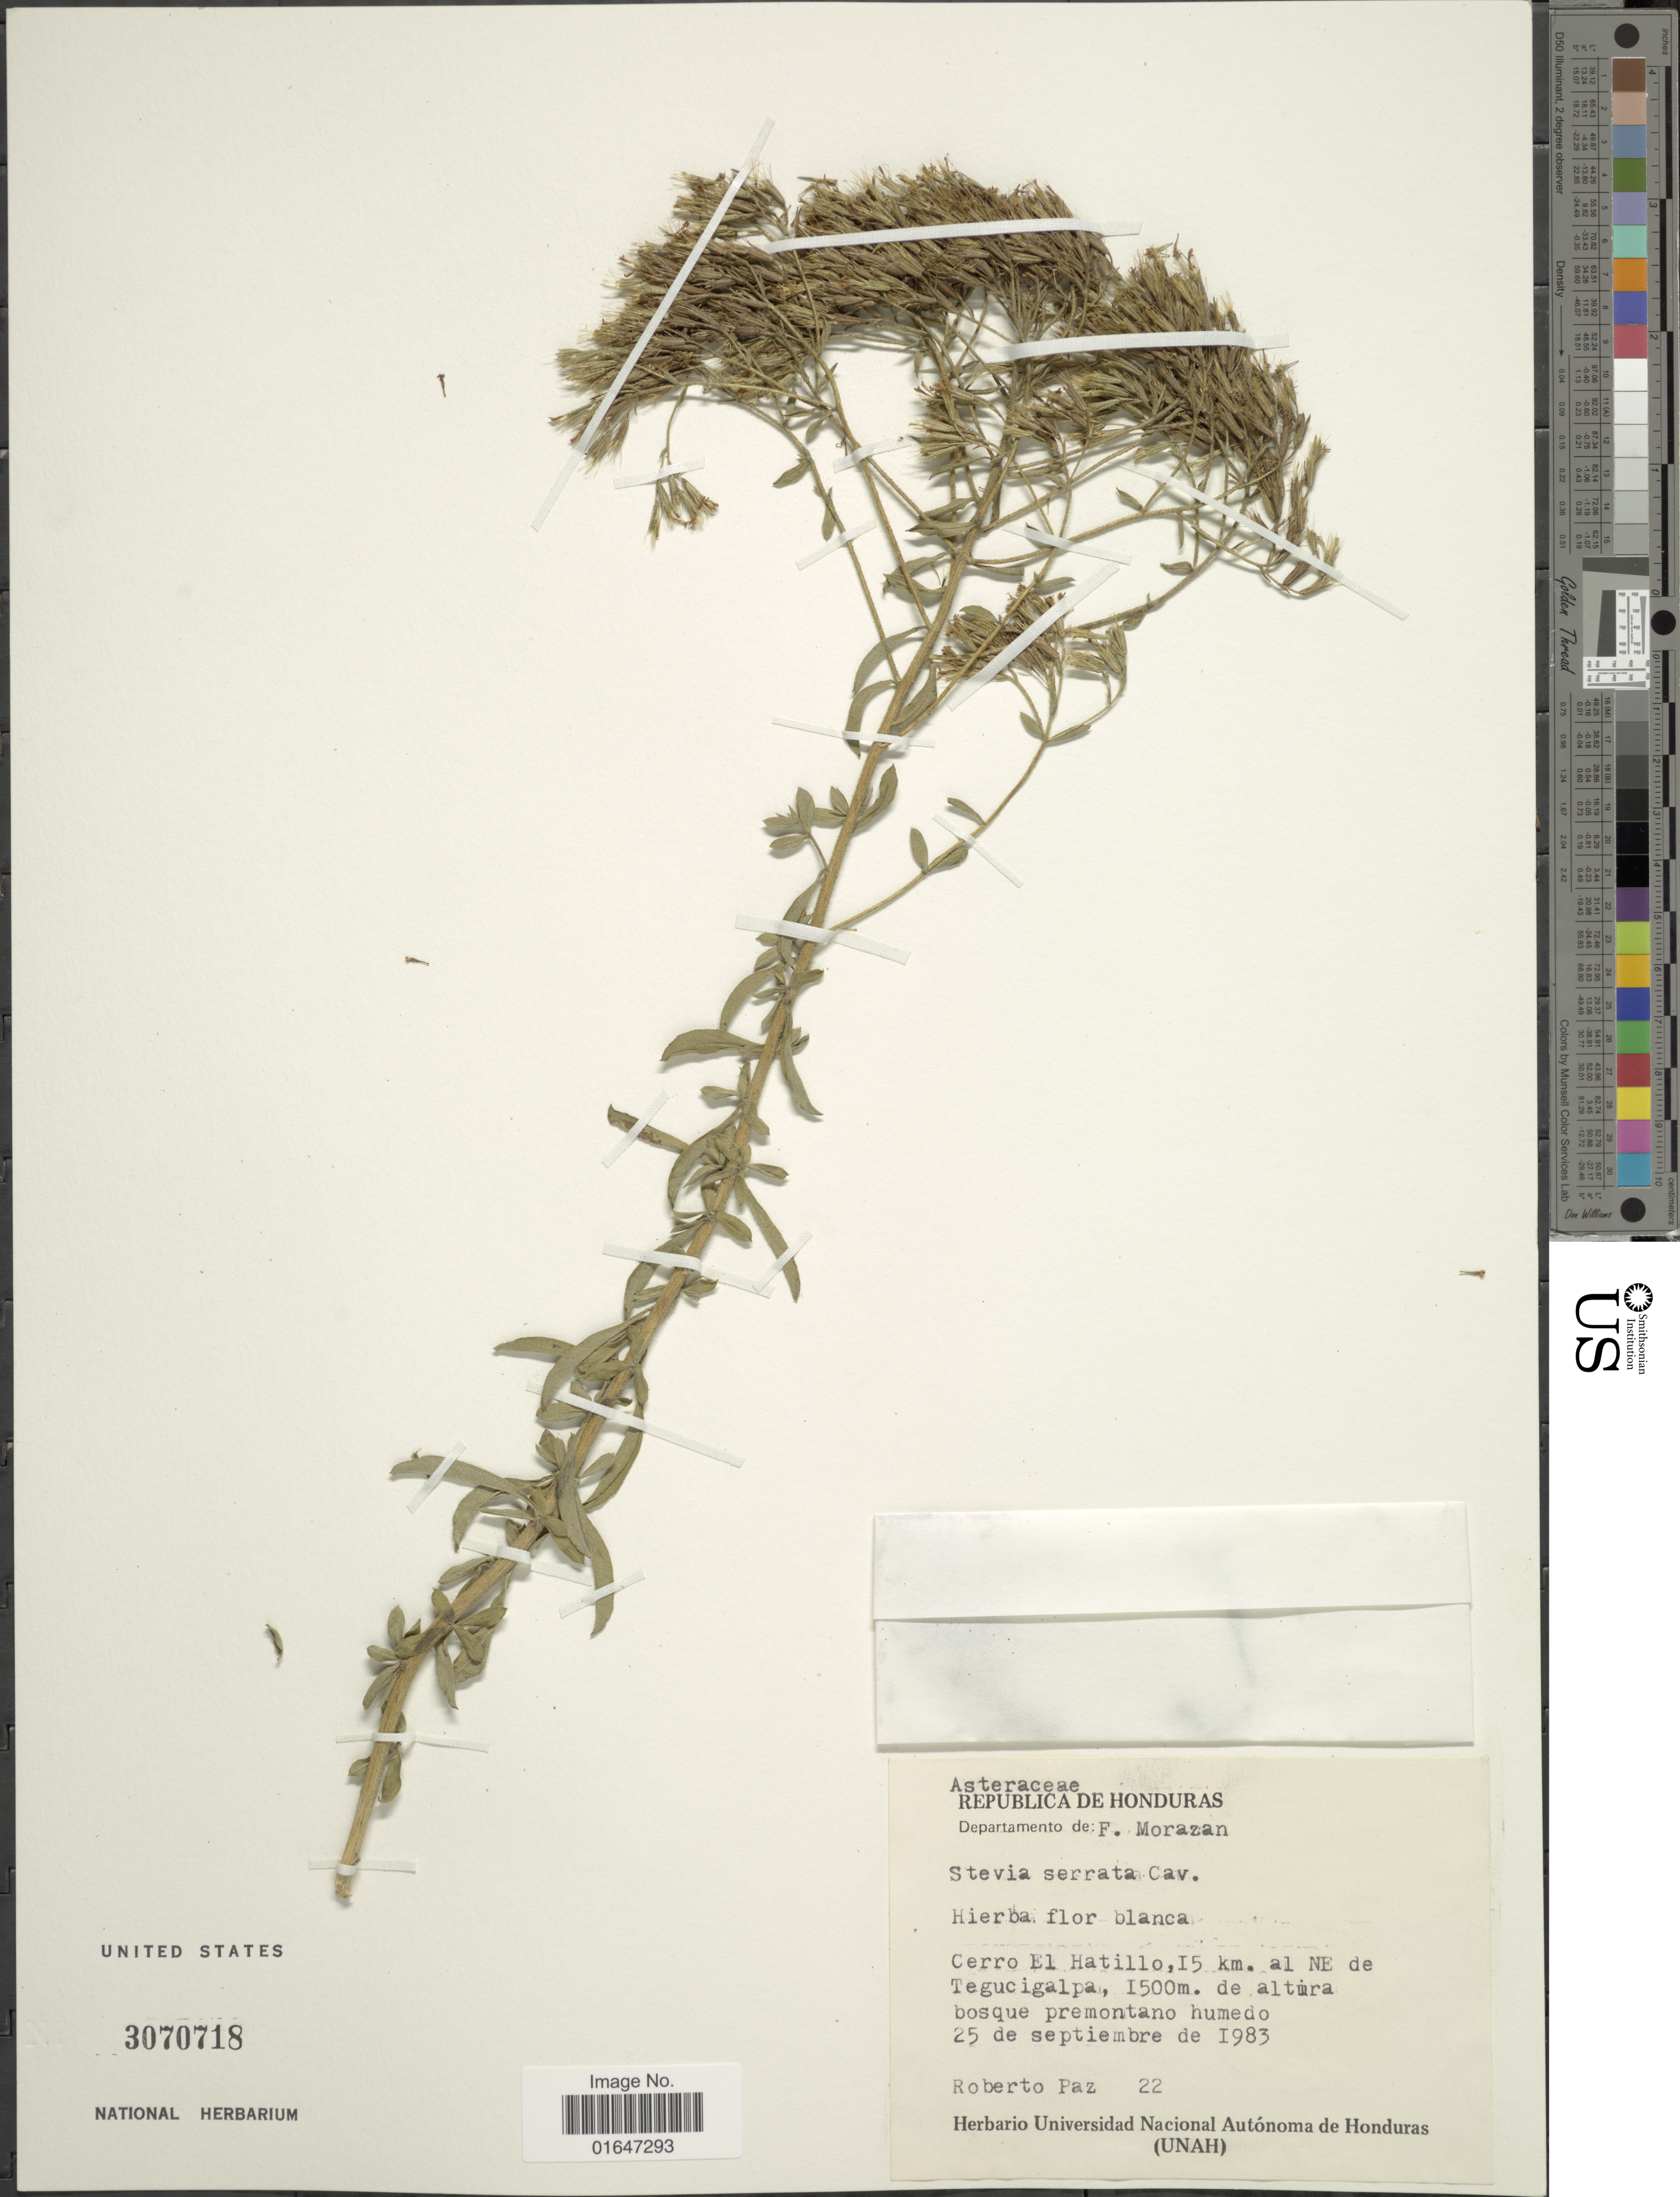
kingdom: Plantae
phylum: Tracheophyta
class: Magnoliopsida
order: Asterales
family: Asteraceae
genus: Stevia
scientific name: Stevia serrata var. serrata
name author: Cav.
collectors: R. Paz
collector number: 22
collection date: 1983-09-25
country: Honduras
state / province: Fco. Morazán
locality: Republica de Honduras, Departamento de F. Morazan, Cerro El Hatillo, 15 km al NE de Tegucigalpa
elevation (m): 1500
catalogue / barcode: US 3070718